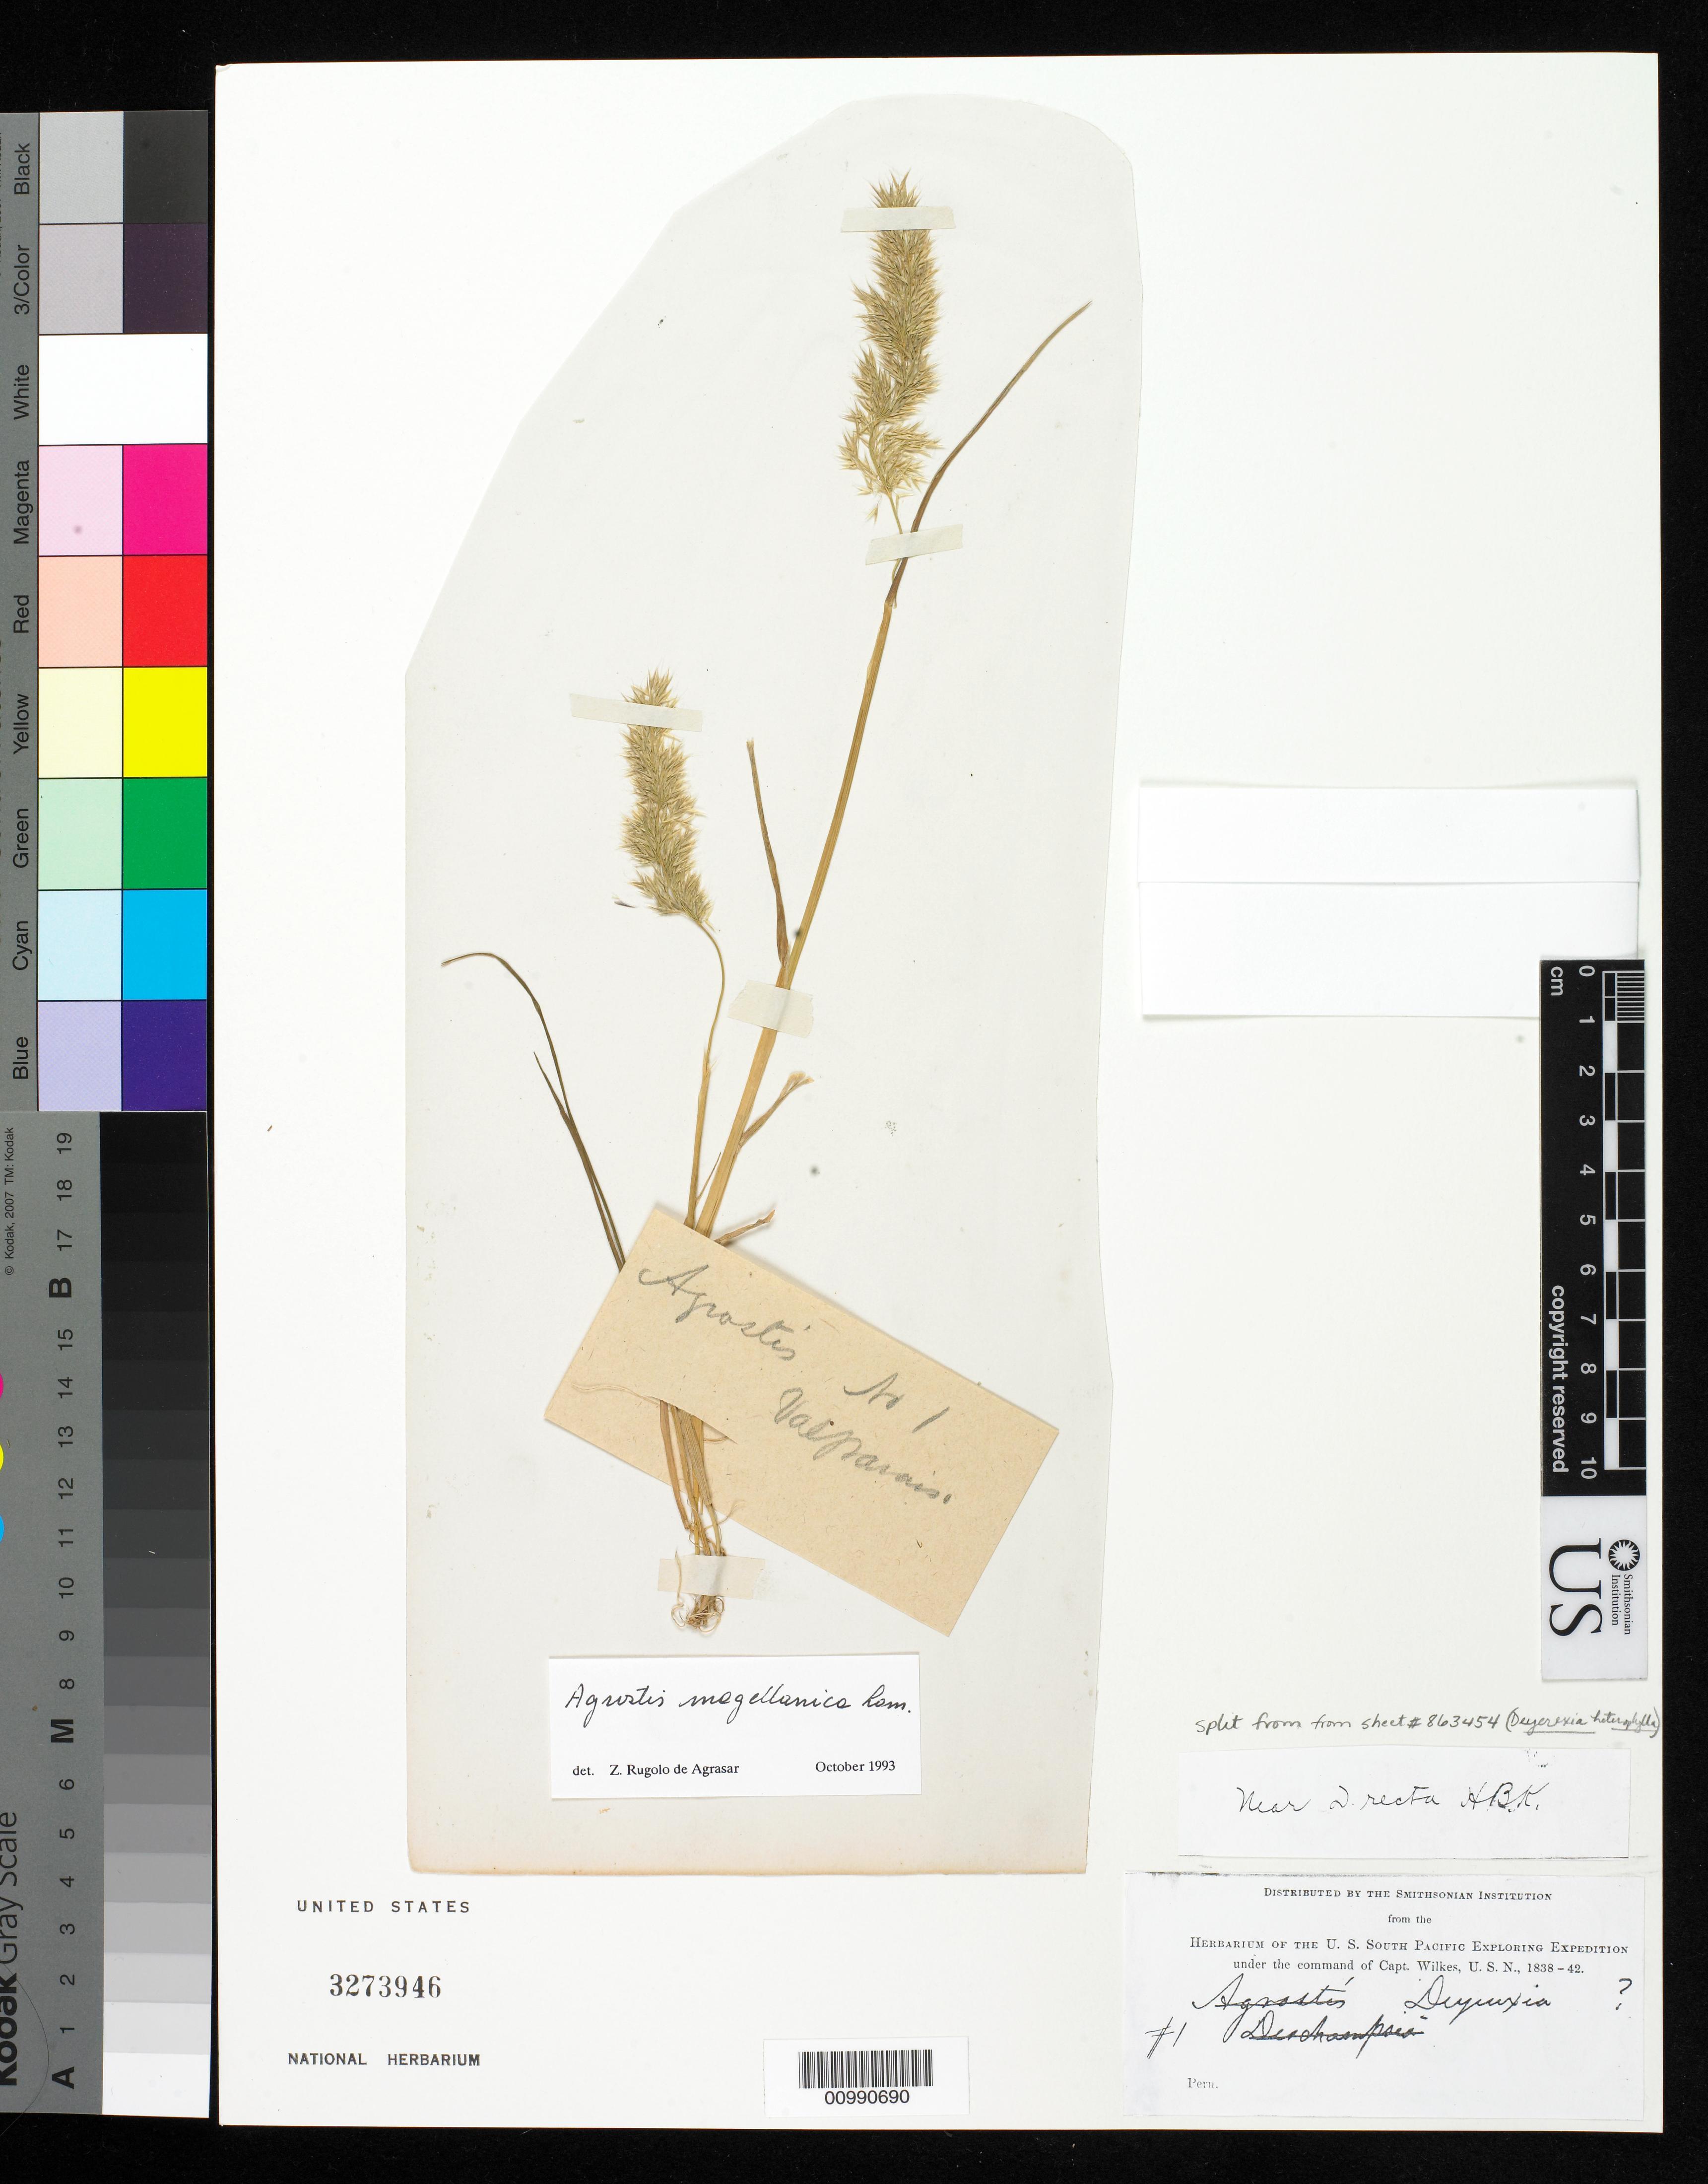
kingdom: Plantae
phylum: Tracheophyta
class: Liliopsida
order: Poales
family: Poaceae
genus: Agrostis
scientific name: Agrostis magellanica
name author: Lam.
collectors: Wilkes Explor. Exped.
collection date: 1838/1842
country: Peru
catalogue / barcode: US 3273946